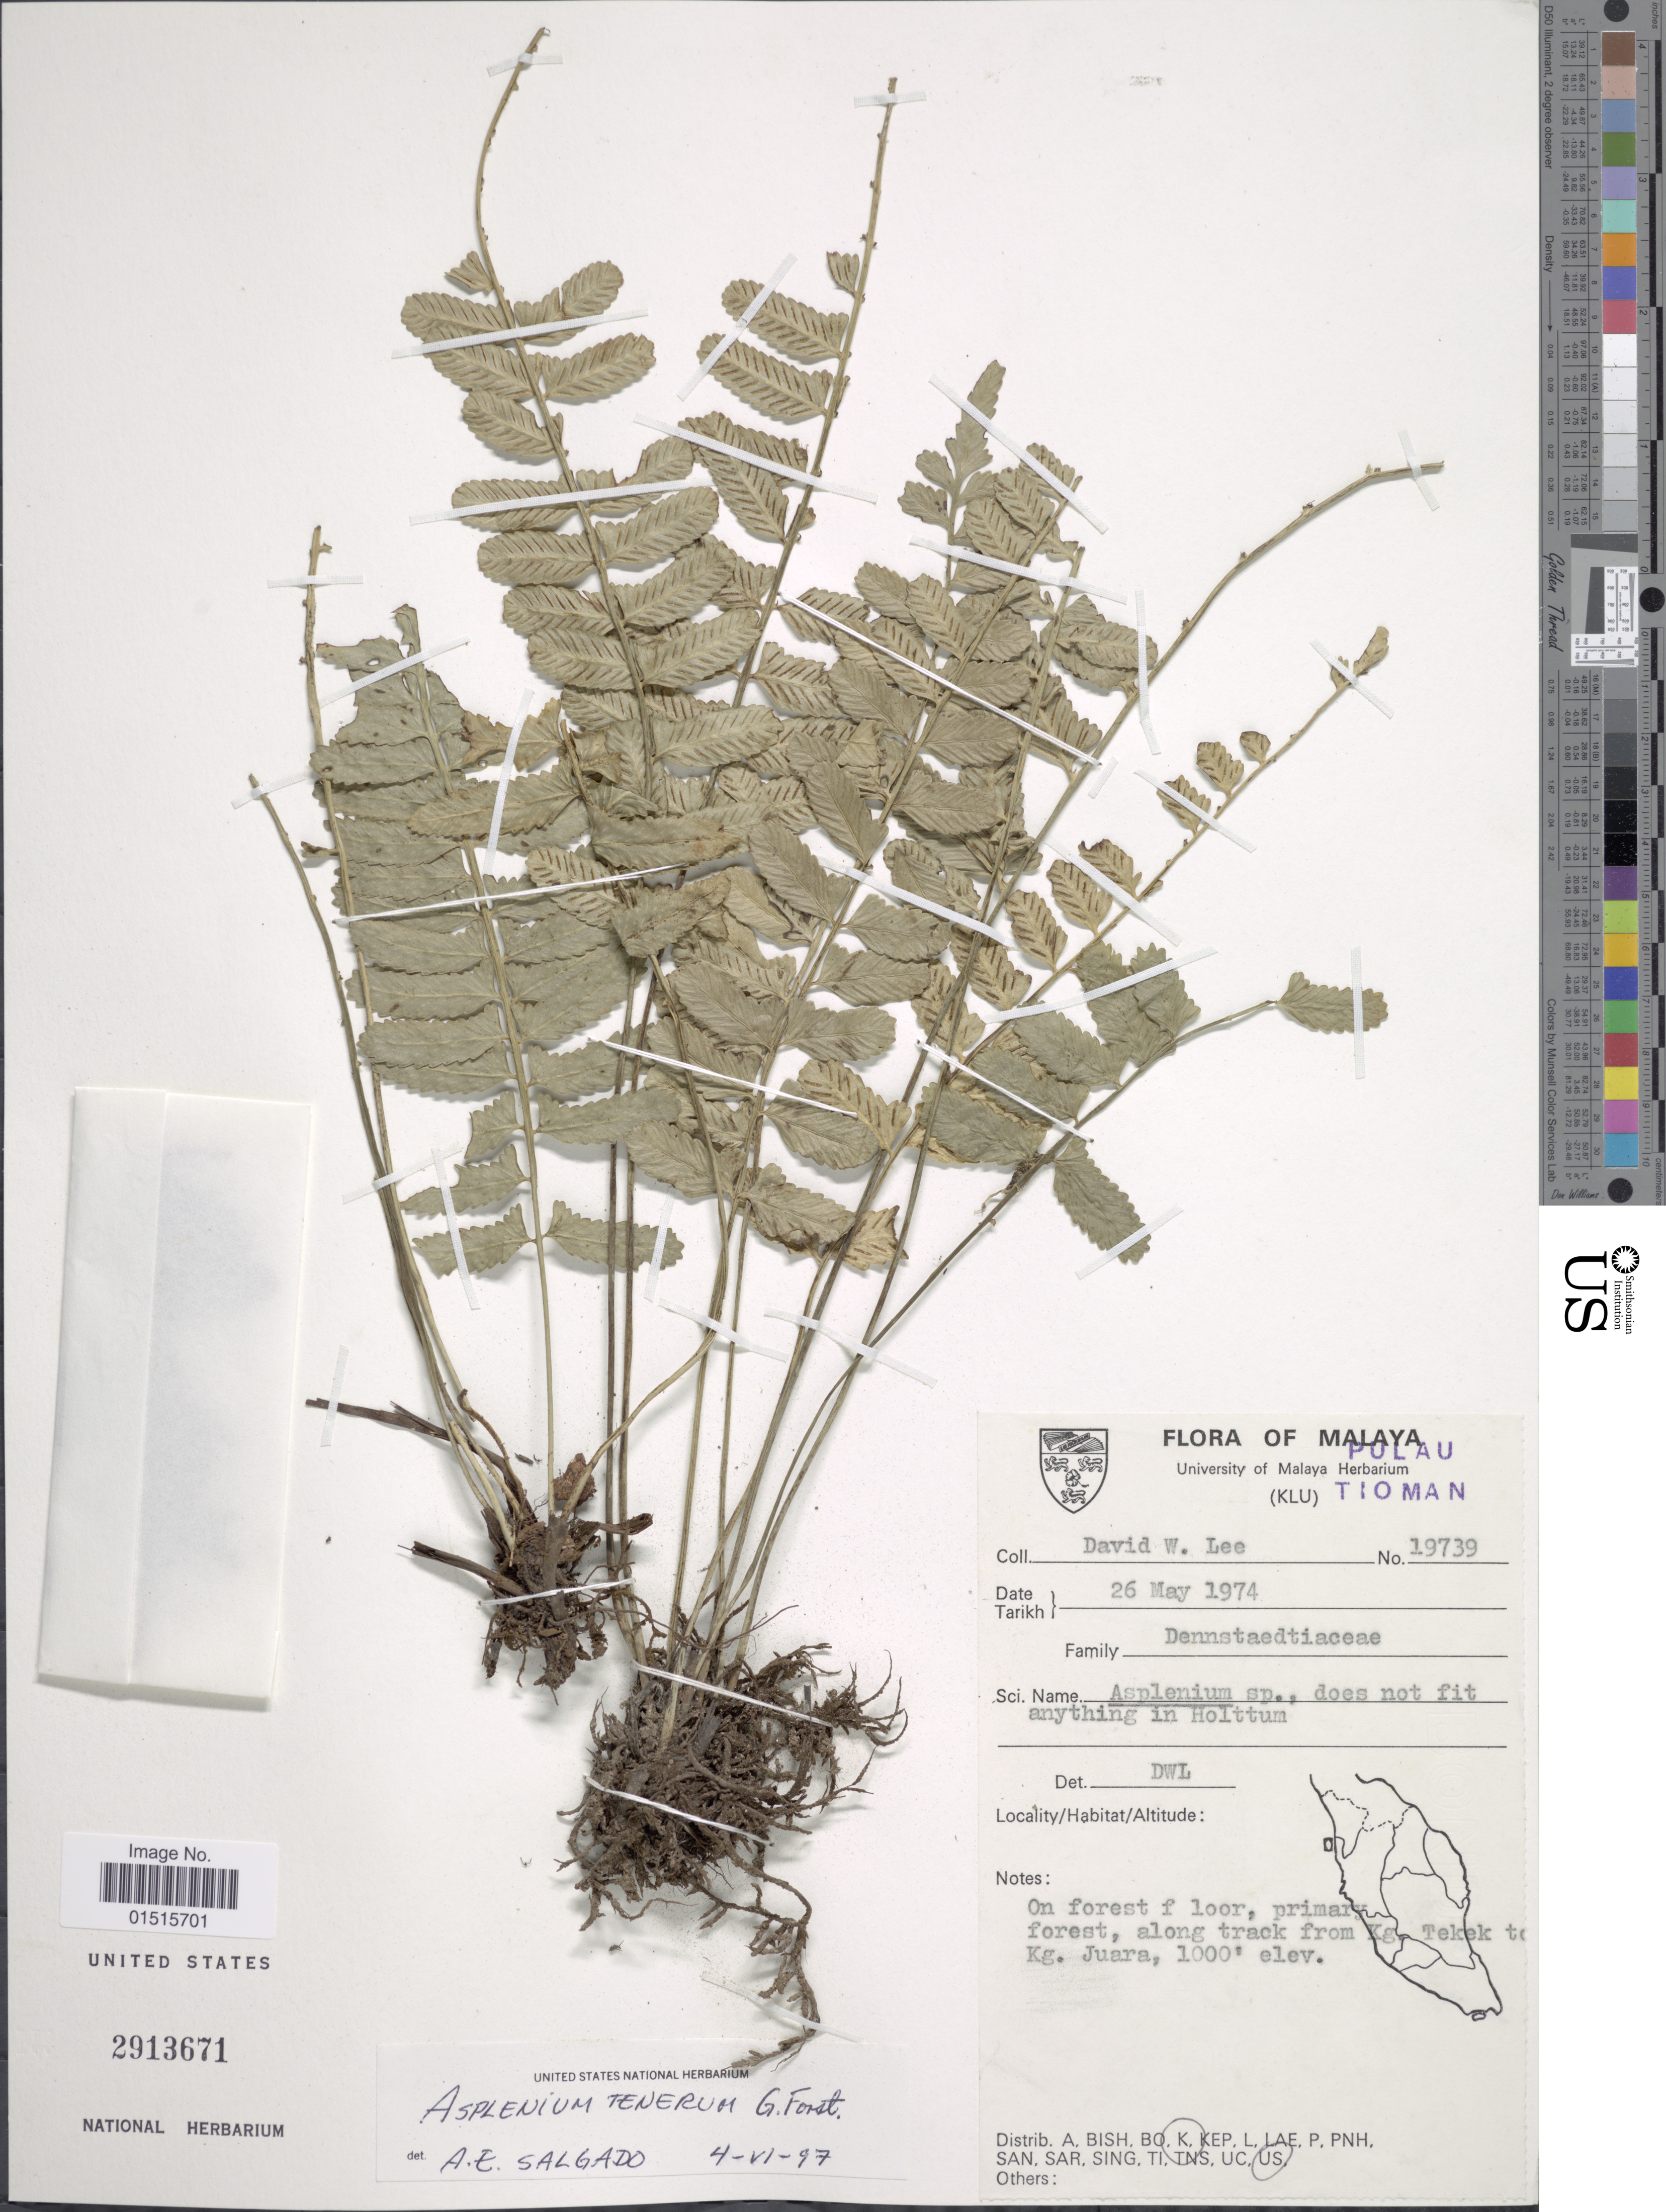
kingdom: Plantae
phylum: Tracheophyta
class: Polypodiopsida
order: Polypodiales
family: Aspleniaceae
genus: Asplenium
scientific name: Asplenium tenerum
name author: G. Forst.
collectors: D. Lee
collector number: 19739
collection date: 1974-05-26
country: Malaysia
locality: On forest floor, primary forest, along track from Kg. Tekek to Kg. Juara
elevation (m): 305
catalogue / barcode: US 2913671